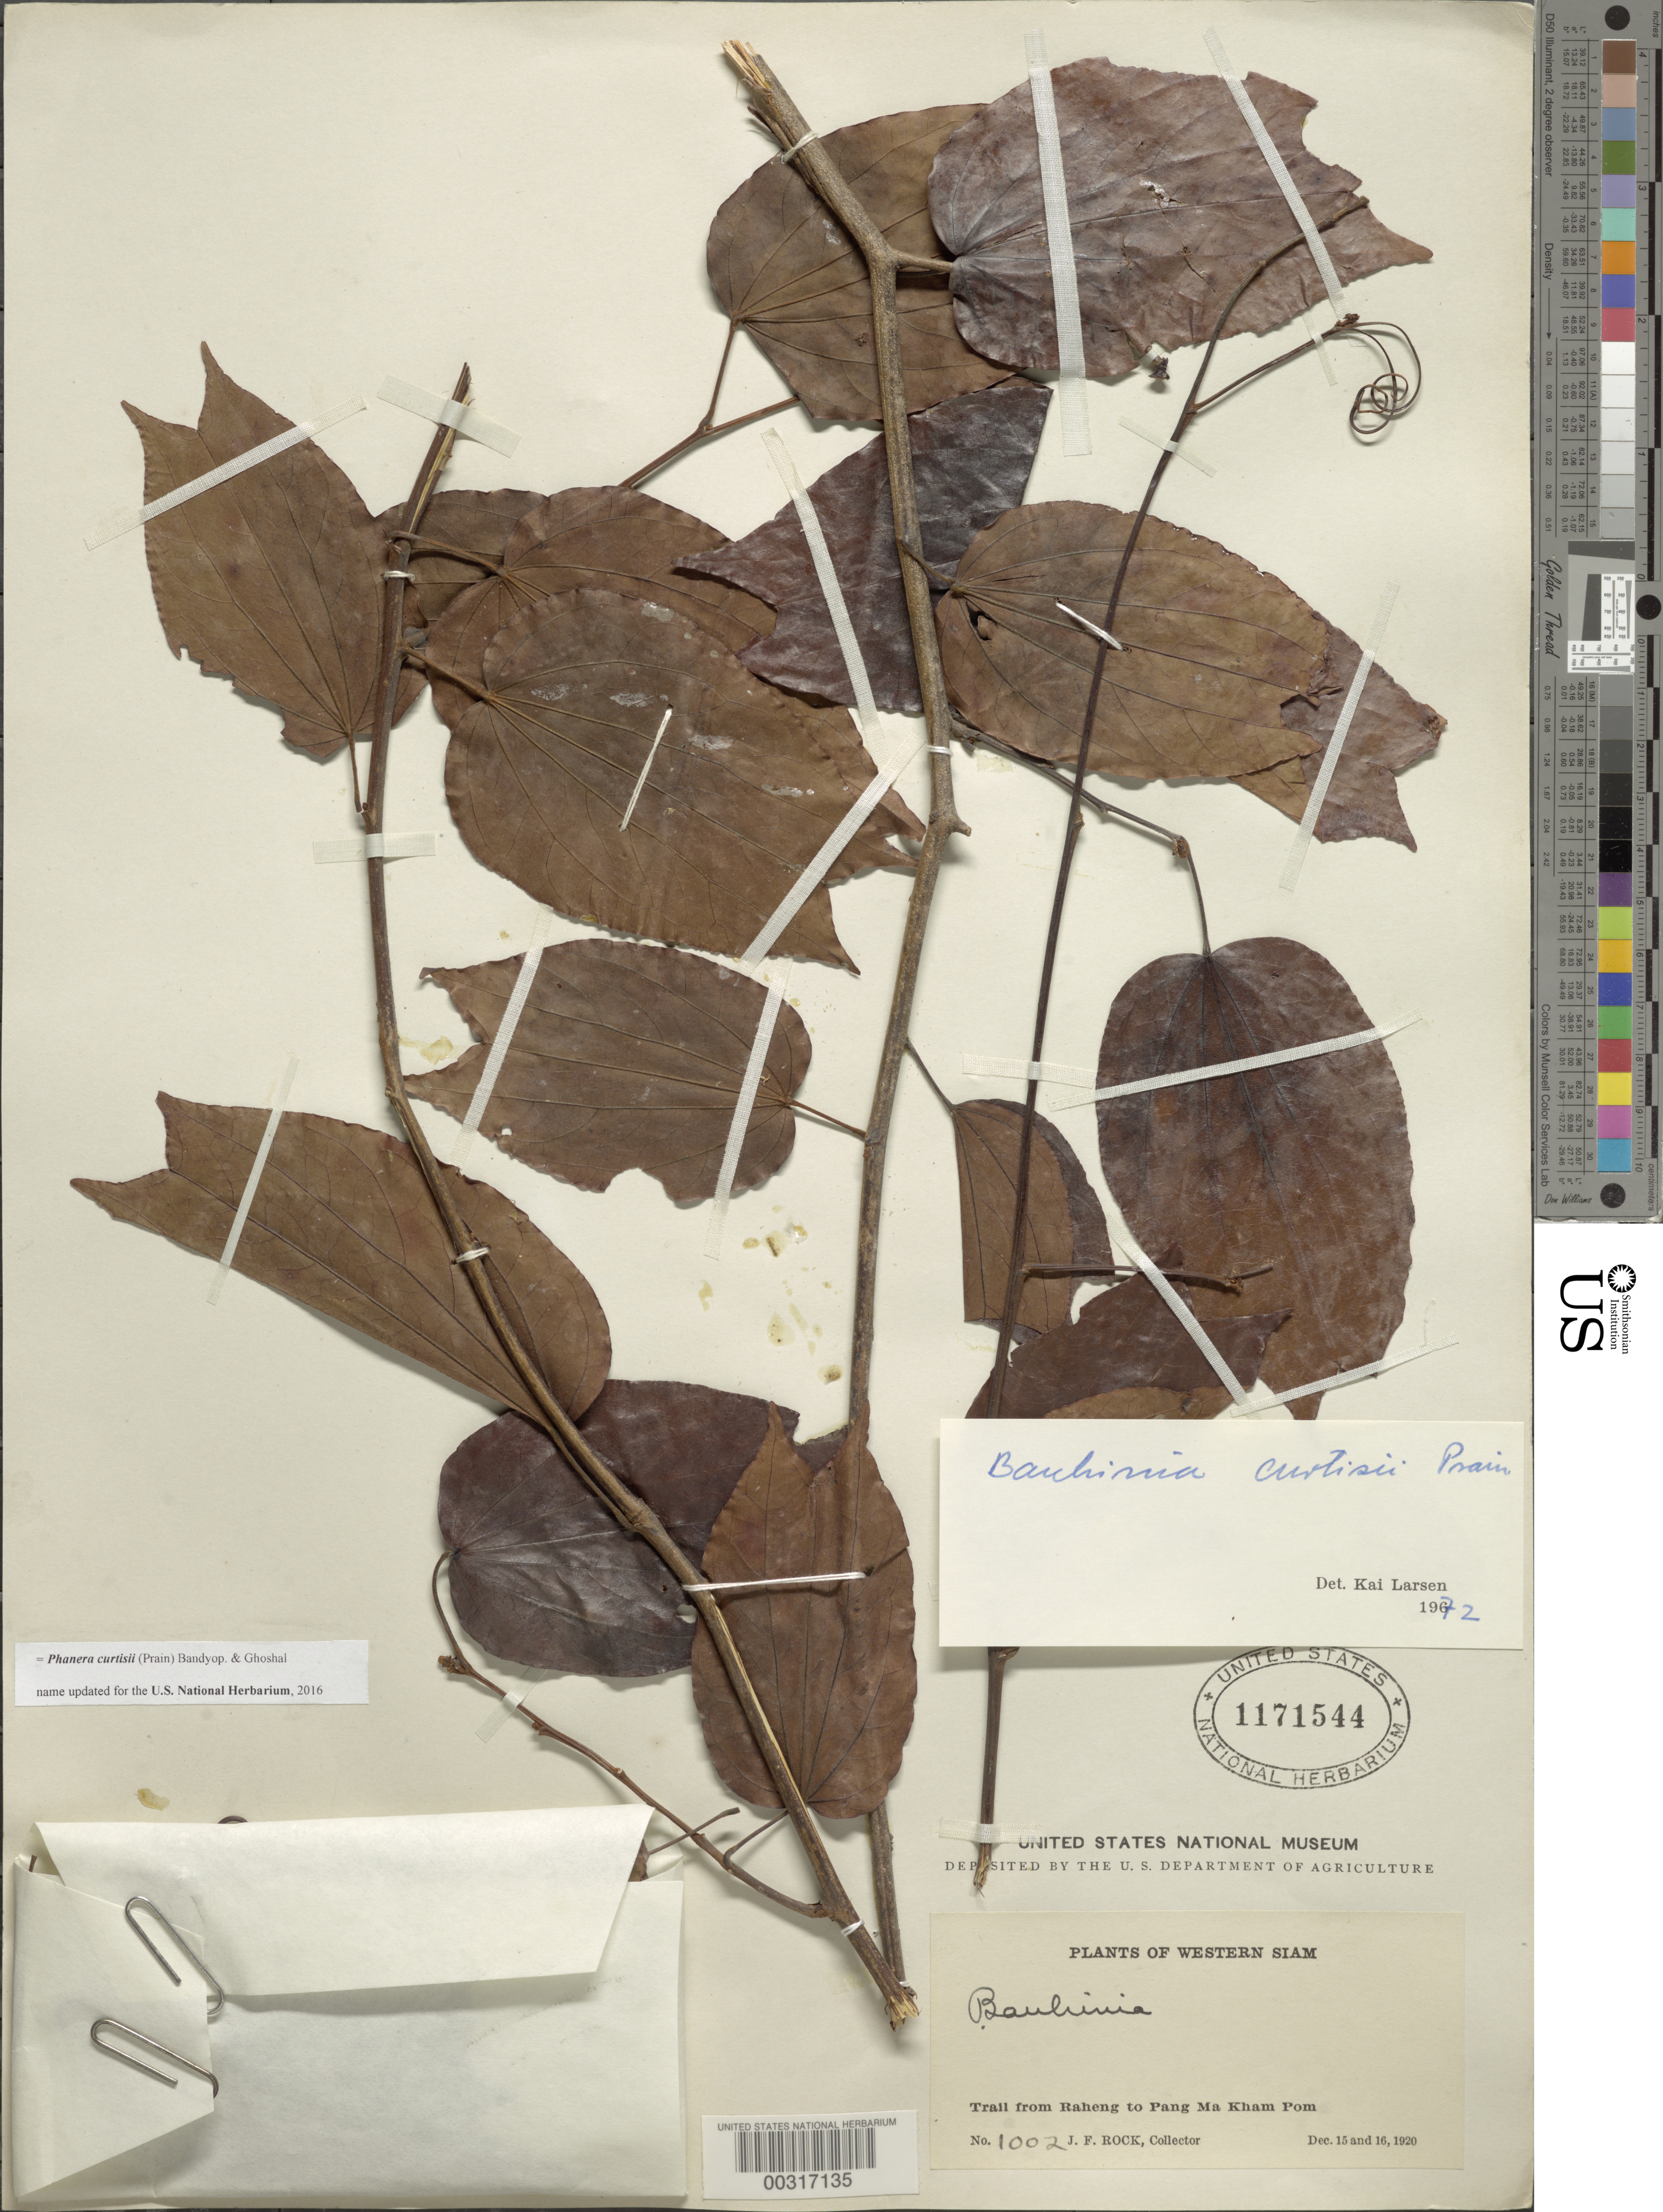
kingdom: Plantae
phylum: Tracheophyta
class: Magnoliopsida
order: Fabales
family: Fabaceae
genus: Phanera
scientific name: Phanera curtissii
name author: (Prain) Bandyop. & Ghoshal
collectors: J. F. Rock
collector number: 1002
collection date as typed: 15 Dec 1920 and 16 Dec 1920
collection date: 1920-12-15,1920-12-16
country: Thailand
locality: Trail from raheng to pang ma kham pom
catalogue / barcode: US 1171544